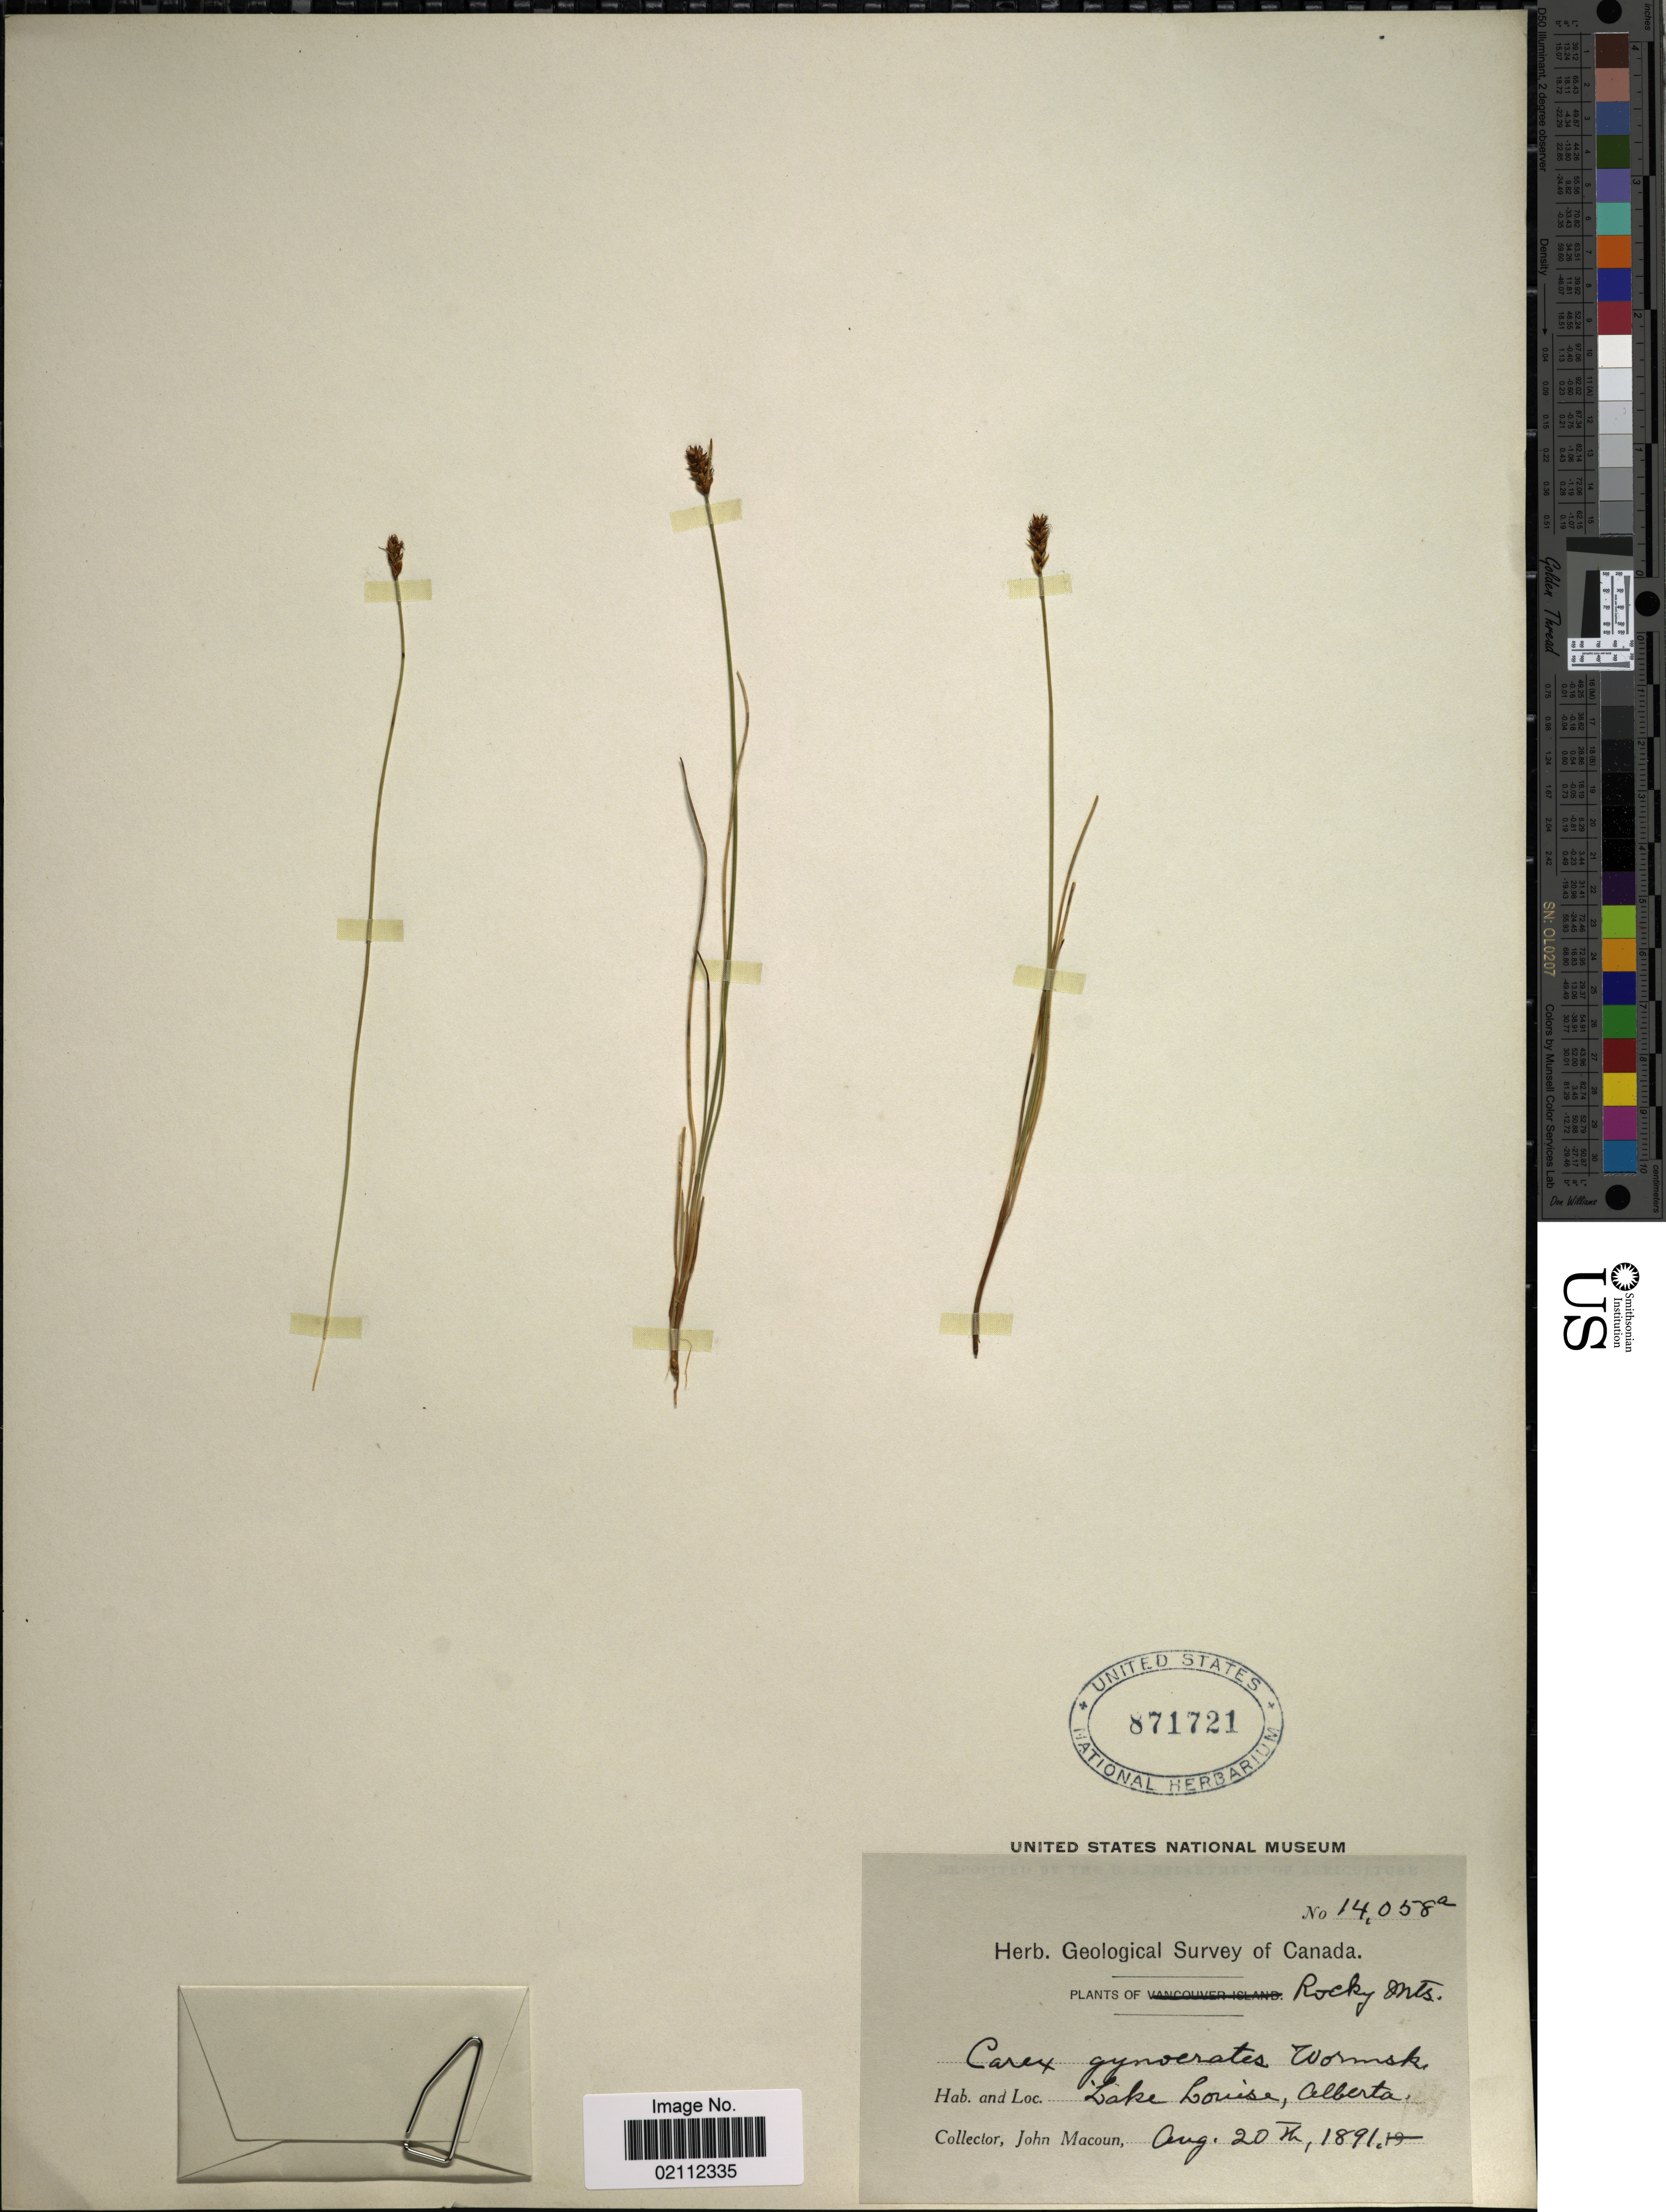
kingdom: Plantae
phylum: Tracheophyta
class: Liliopsida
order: Poales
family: Cyperaceae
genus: Carex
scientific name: Carex nardina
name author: (Hornem.) Fr.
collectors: J. Macoun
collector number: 14058a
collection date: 1891-08-20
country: Canada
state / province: Alberta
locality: Lake Louise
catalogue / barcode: US 871721